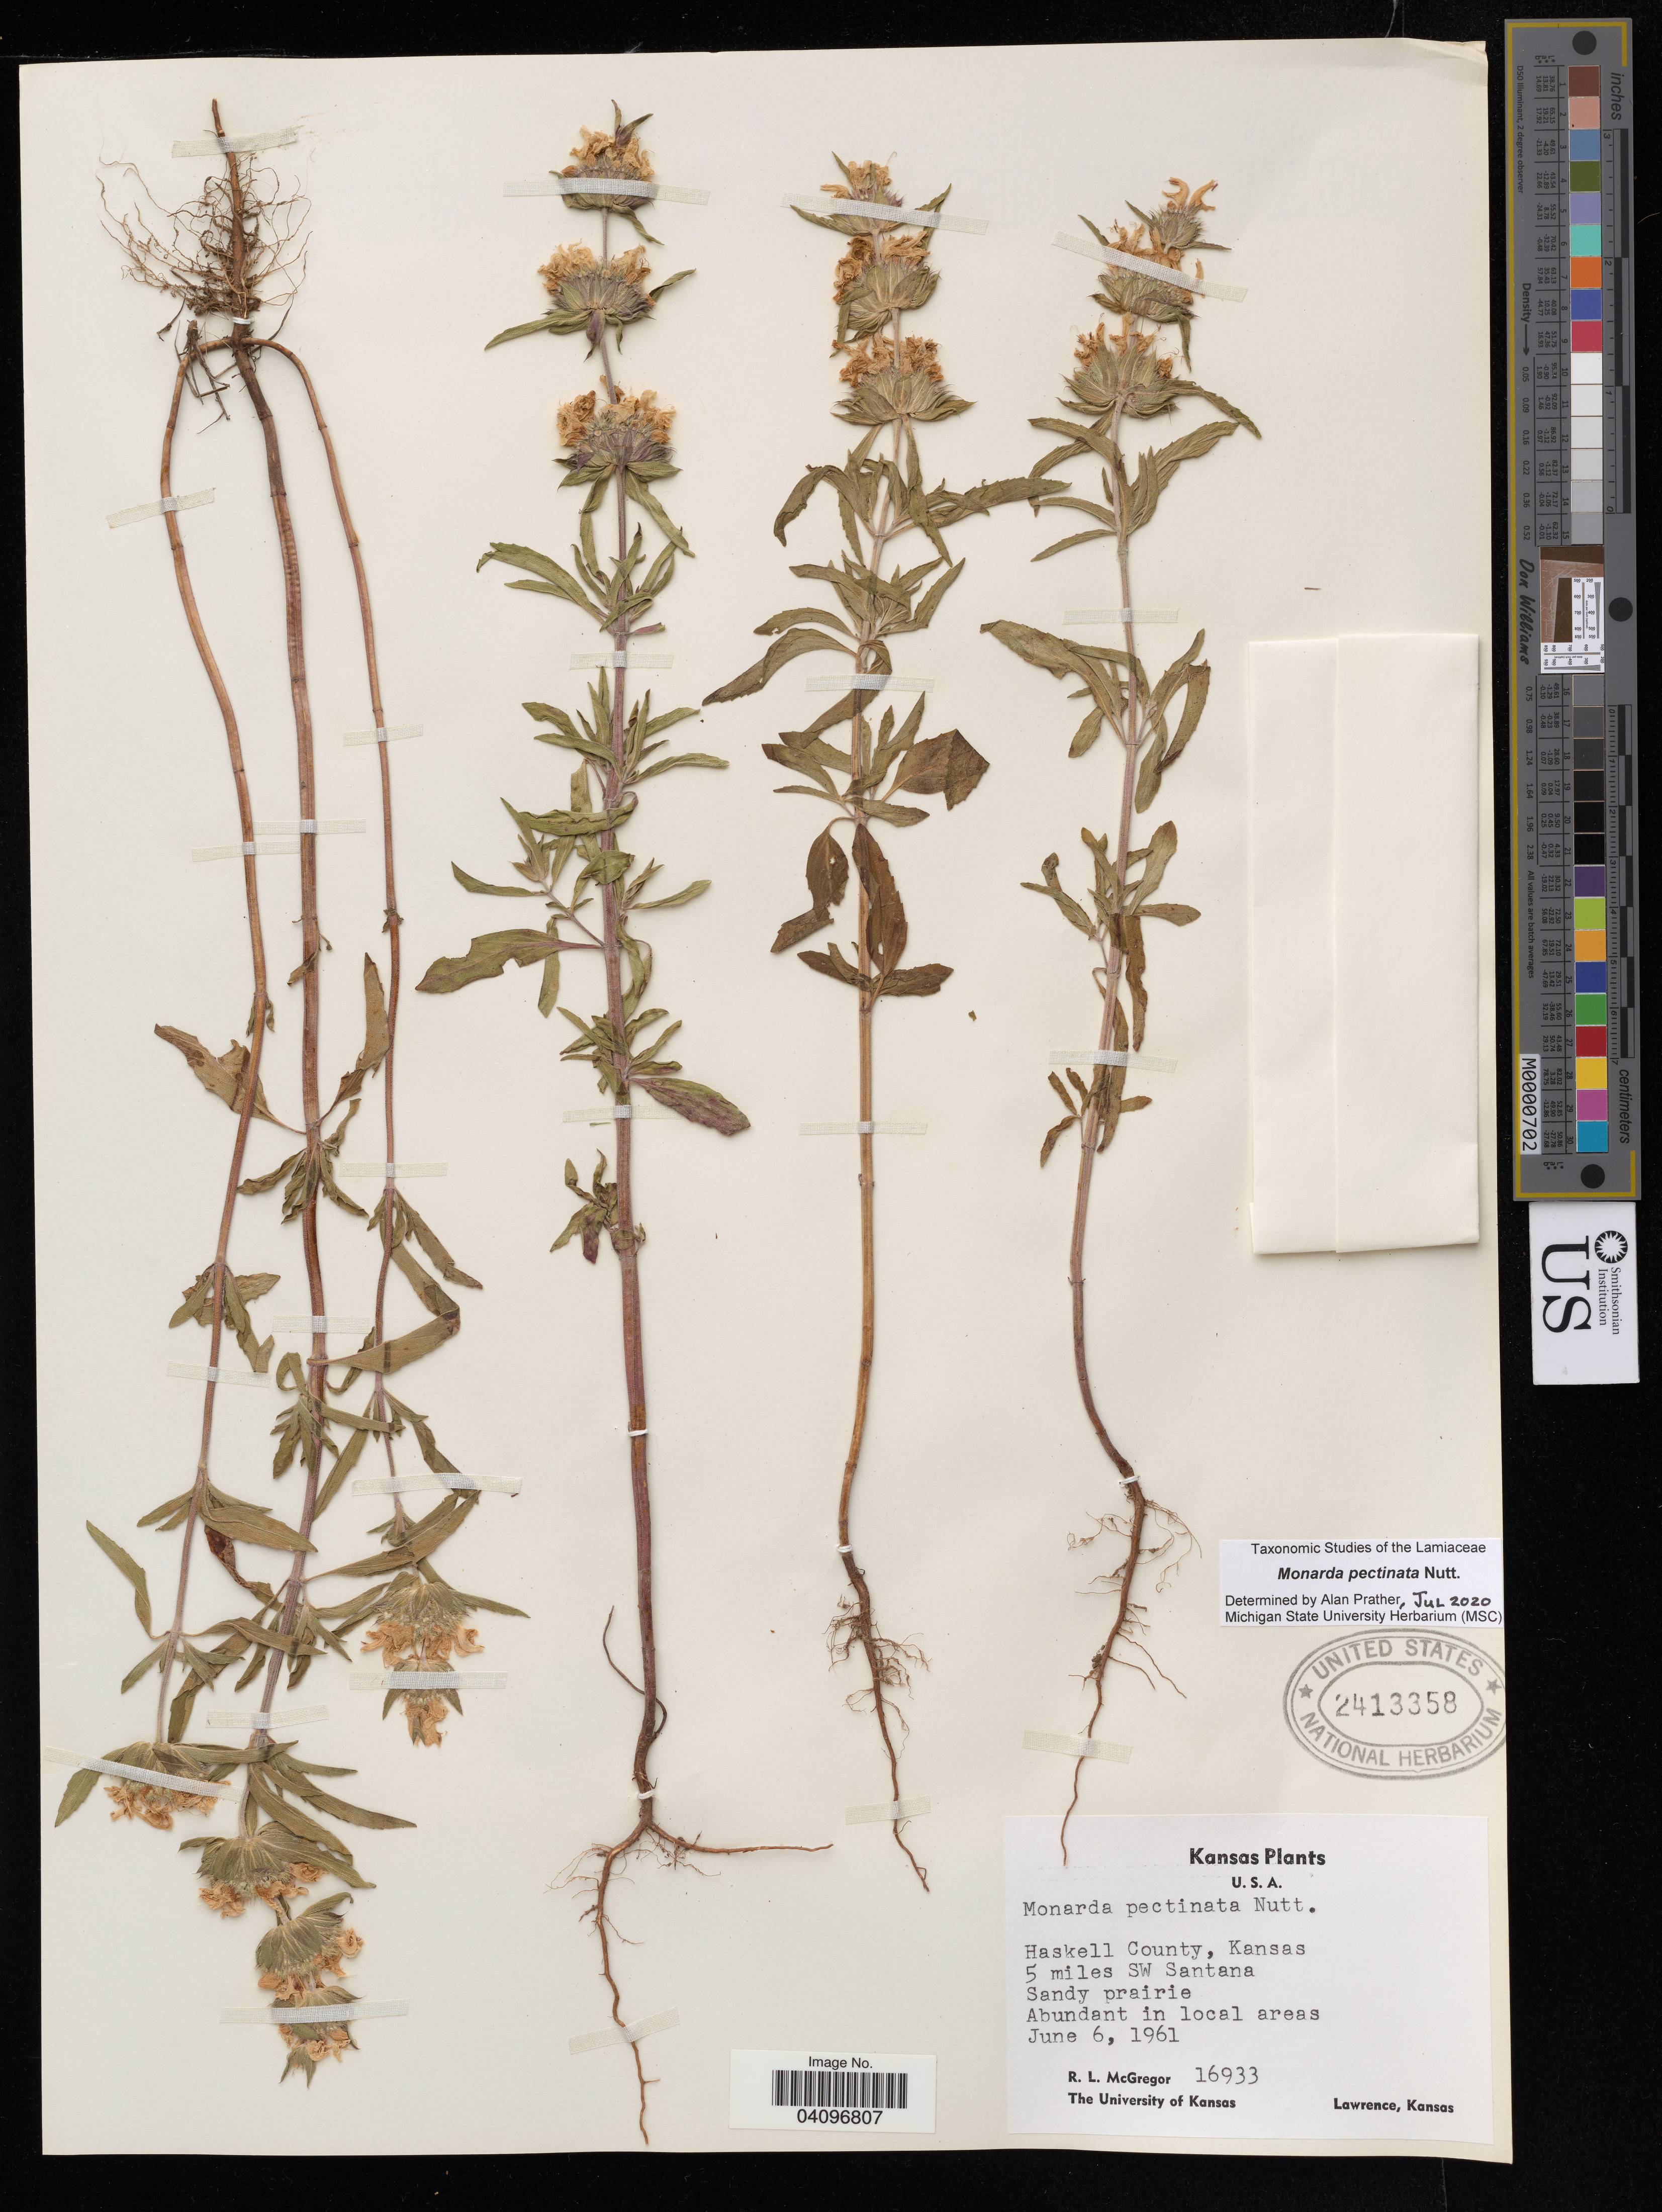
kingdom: Plantae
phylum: Tracheophyta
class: Magnoliopsida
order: Lamiales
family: Lamiaceae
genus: Monarda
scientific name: Monarda pectinata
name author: Nutt.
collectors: R. L. McGregor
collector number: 16933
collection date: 1961-06-06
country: United States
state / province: Kansas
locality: Haskell County. 5 miles SW Santana.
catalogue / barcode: US 2413358